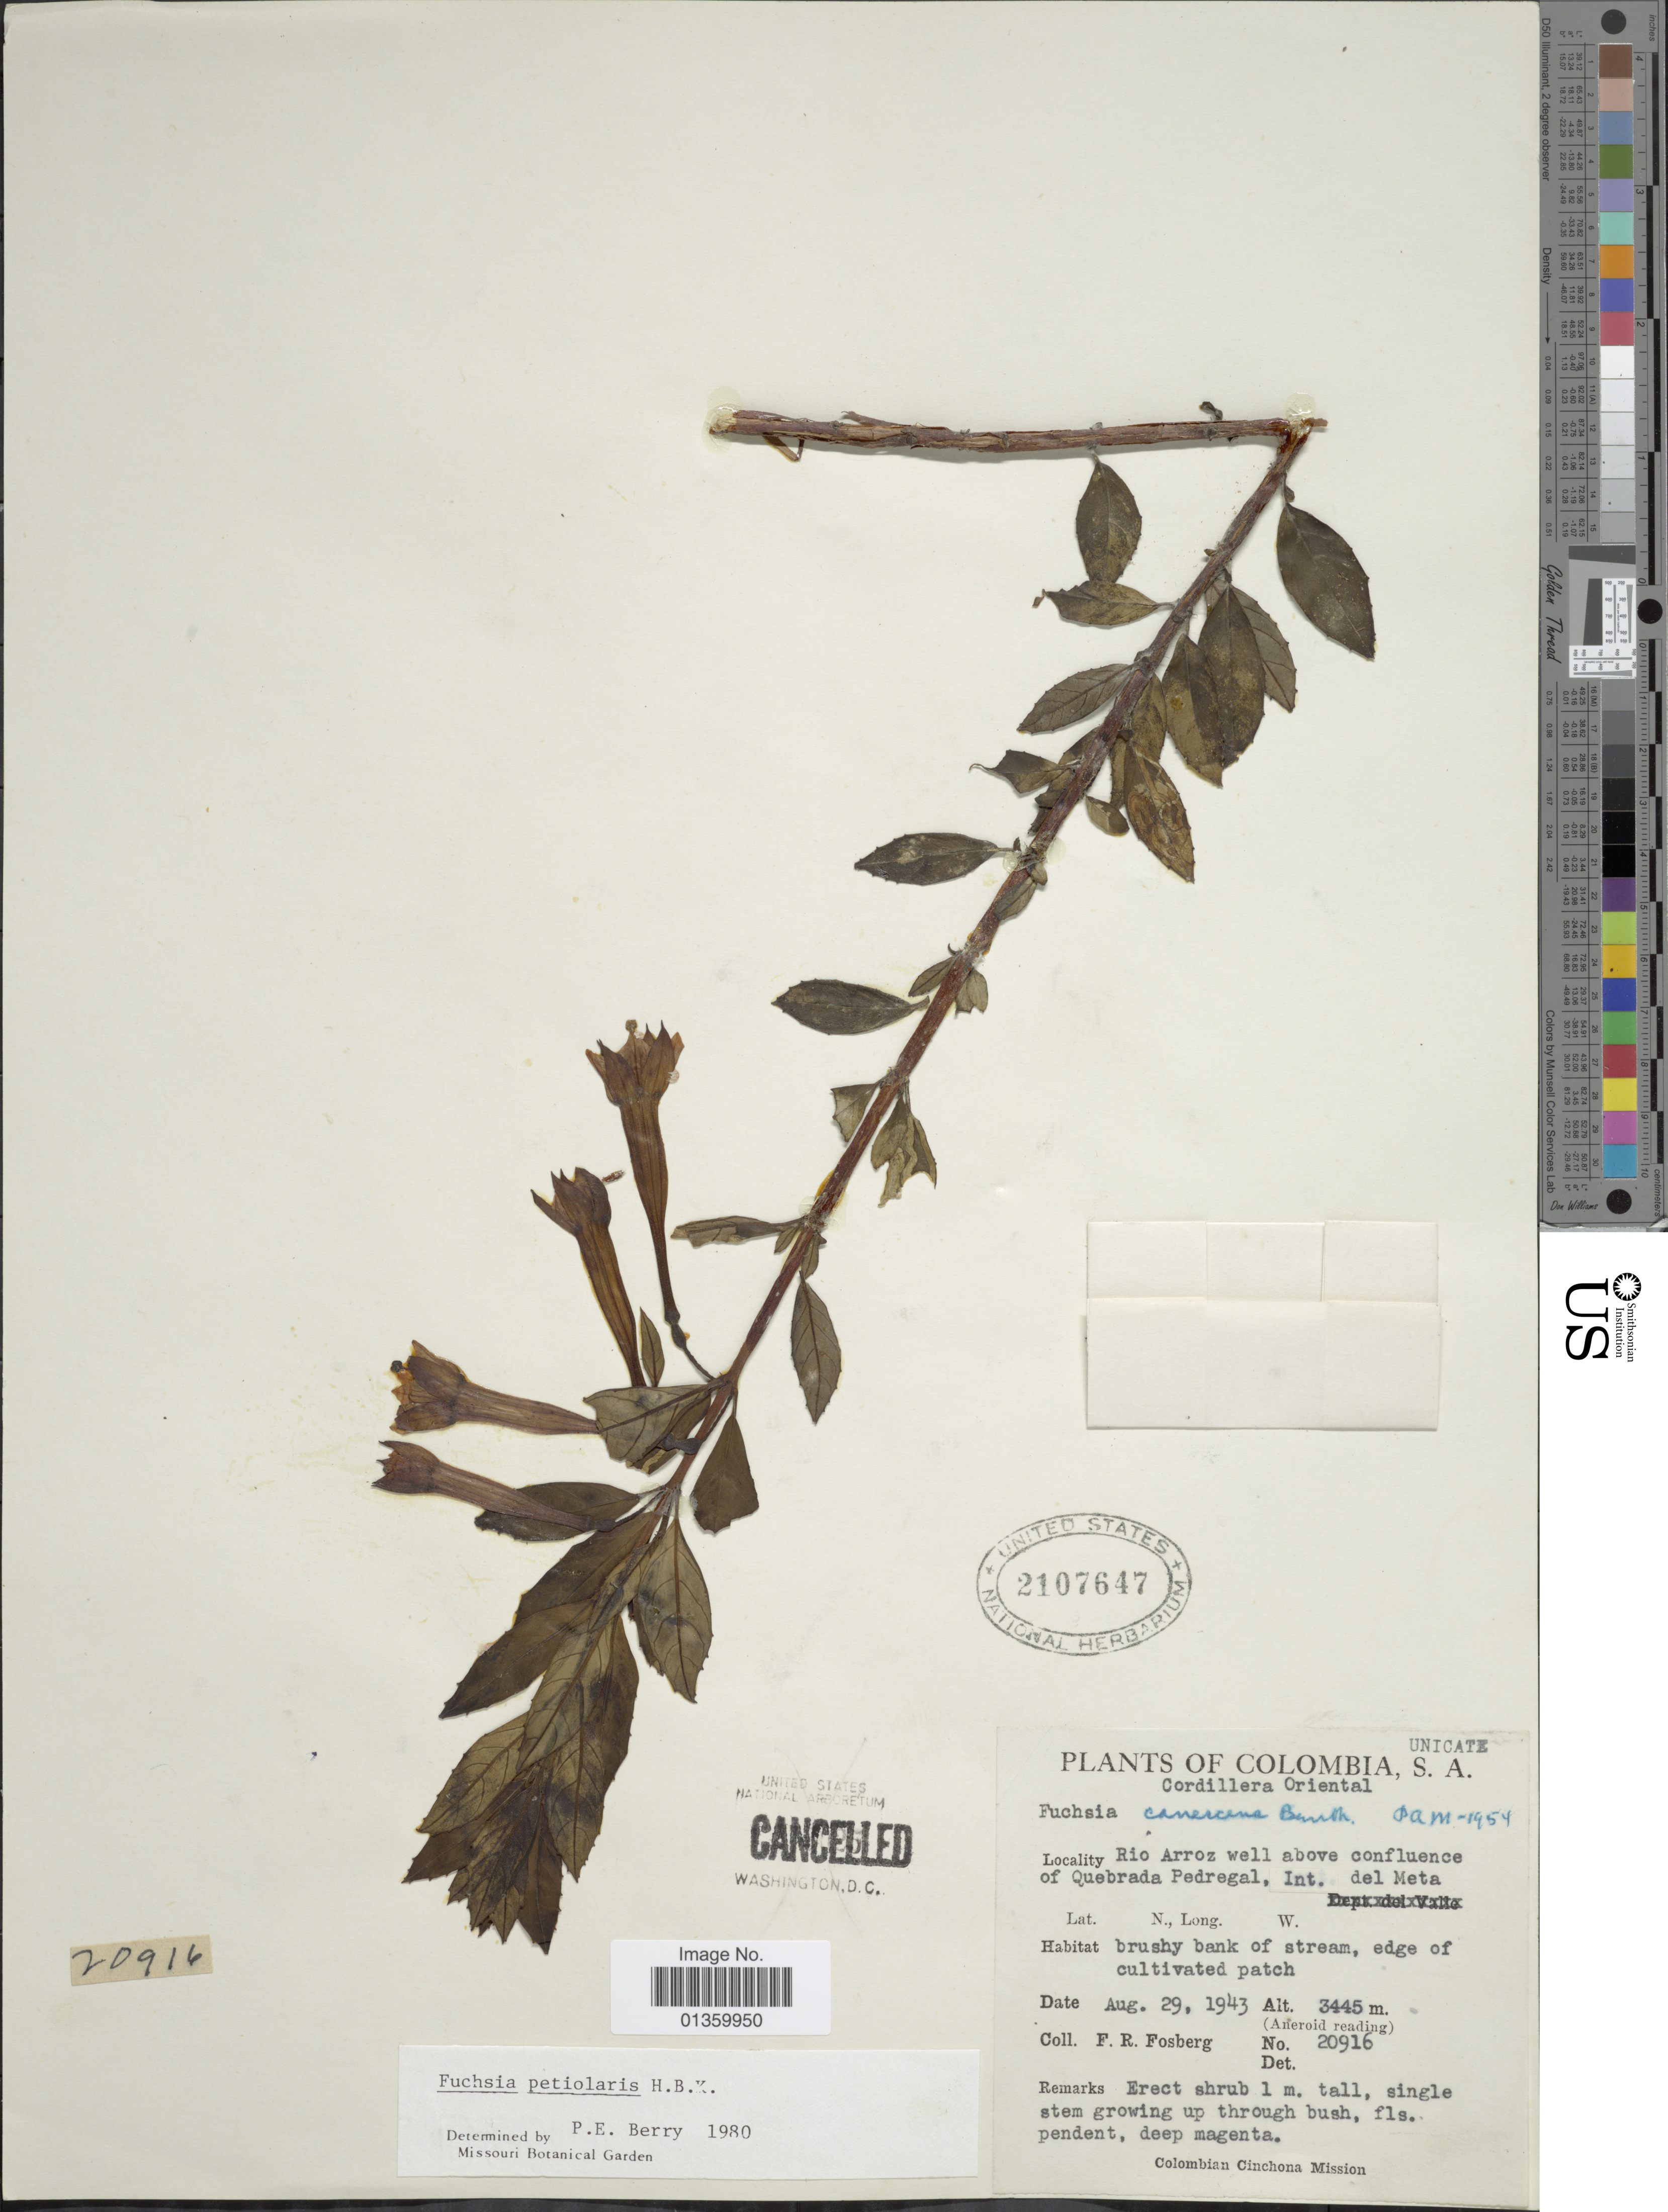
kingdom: Plantae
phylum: Tracheophyta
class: Magnoliopsida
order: Myrtales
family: Onagraceae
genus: Fuchsia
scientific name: Fuchsia petiolaris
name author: Kunth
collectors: F. R. Fosberg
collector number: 20916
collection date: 1943-08-29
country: Colombia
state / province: Meta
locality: Cordillera Oriental. Rio Arroz well above confluence of Quebrada Pedregal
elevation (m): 3445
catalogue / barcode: US 2107647